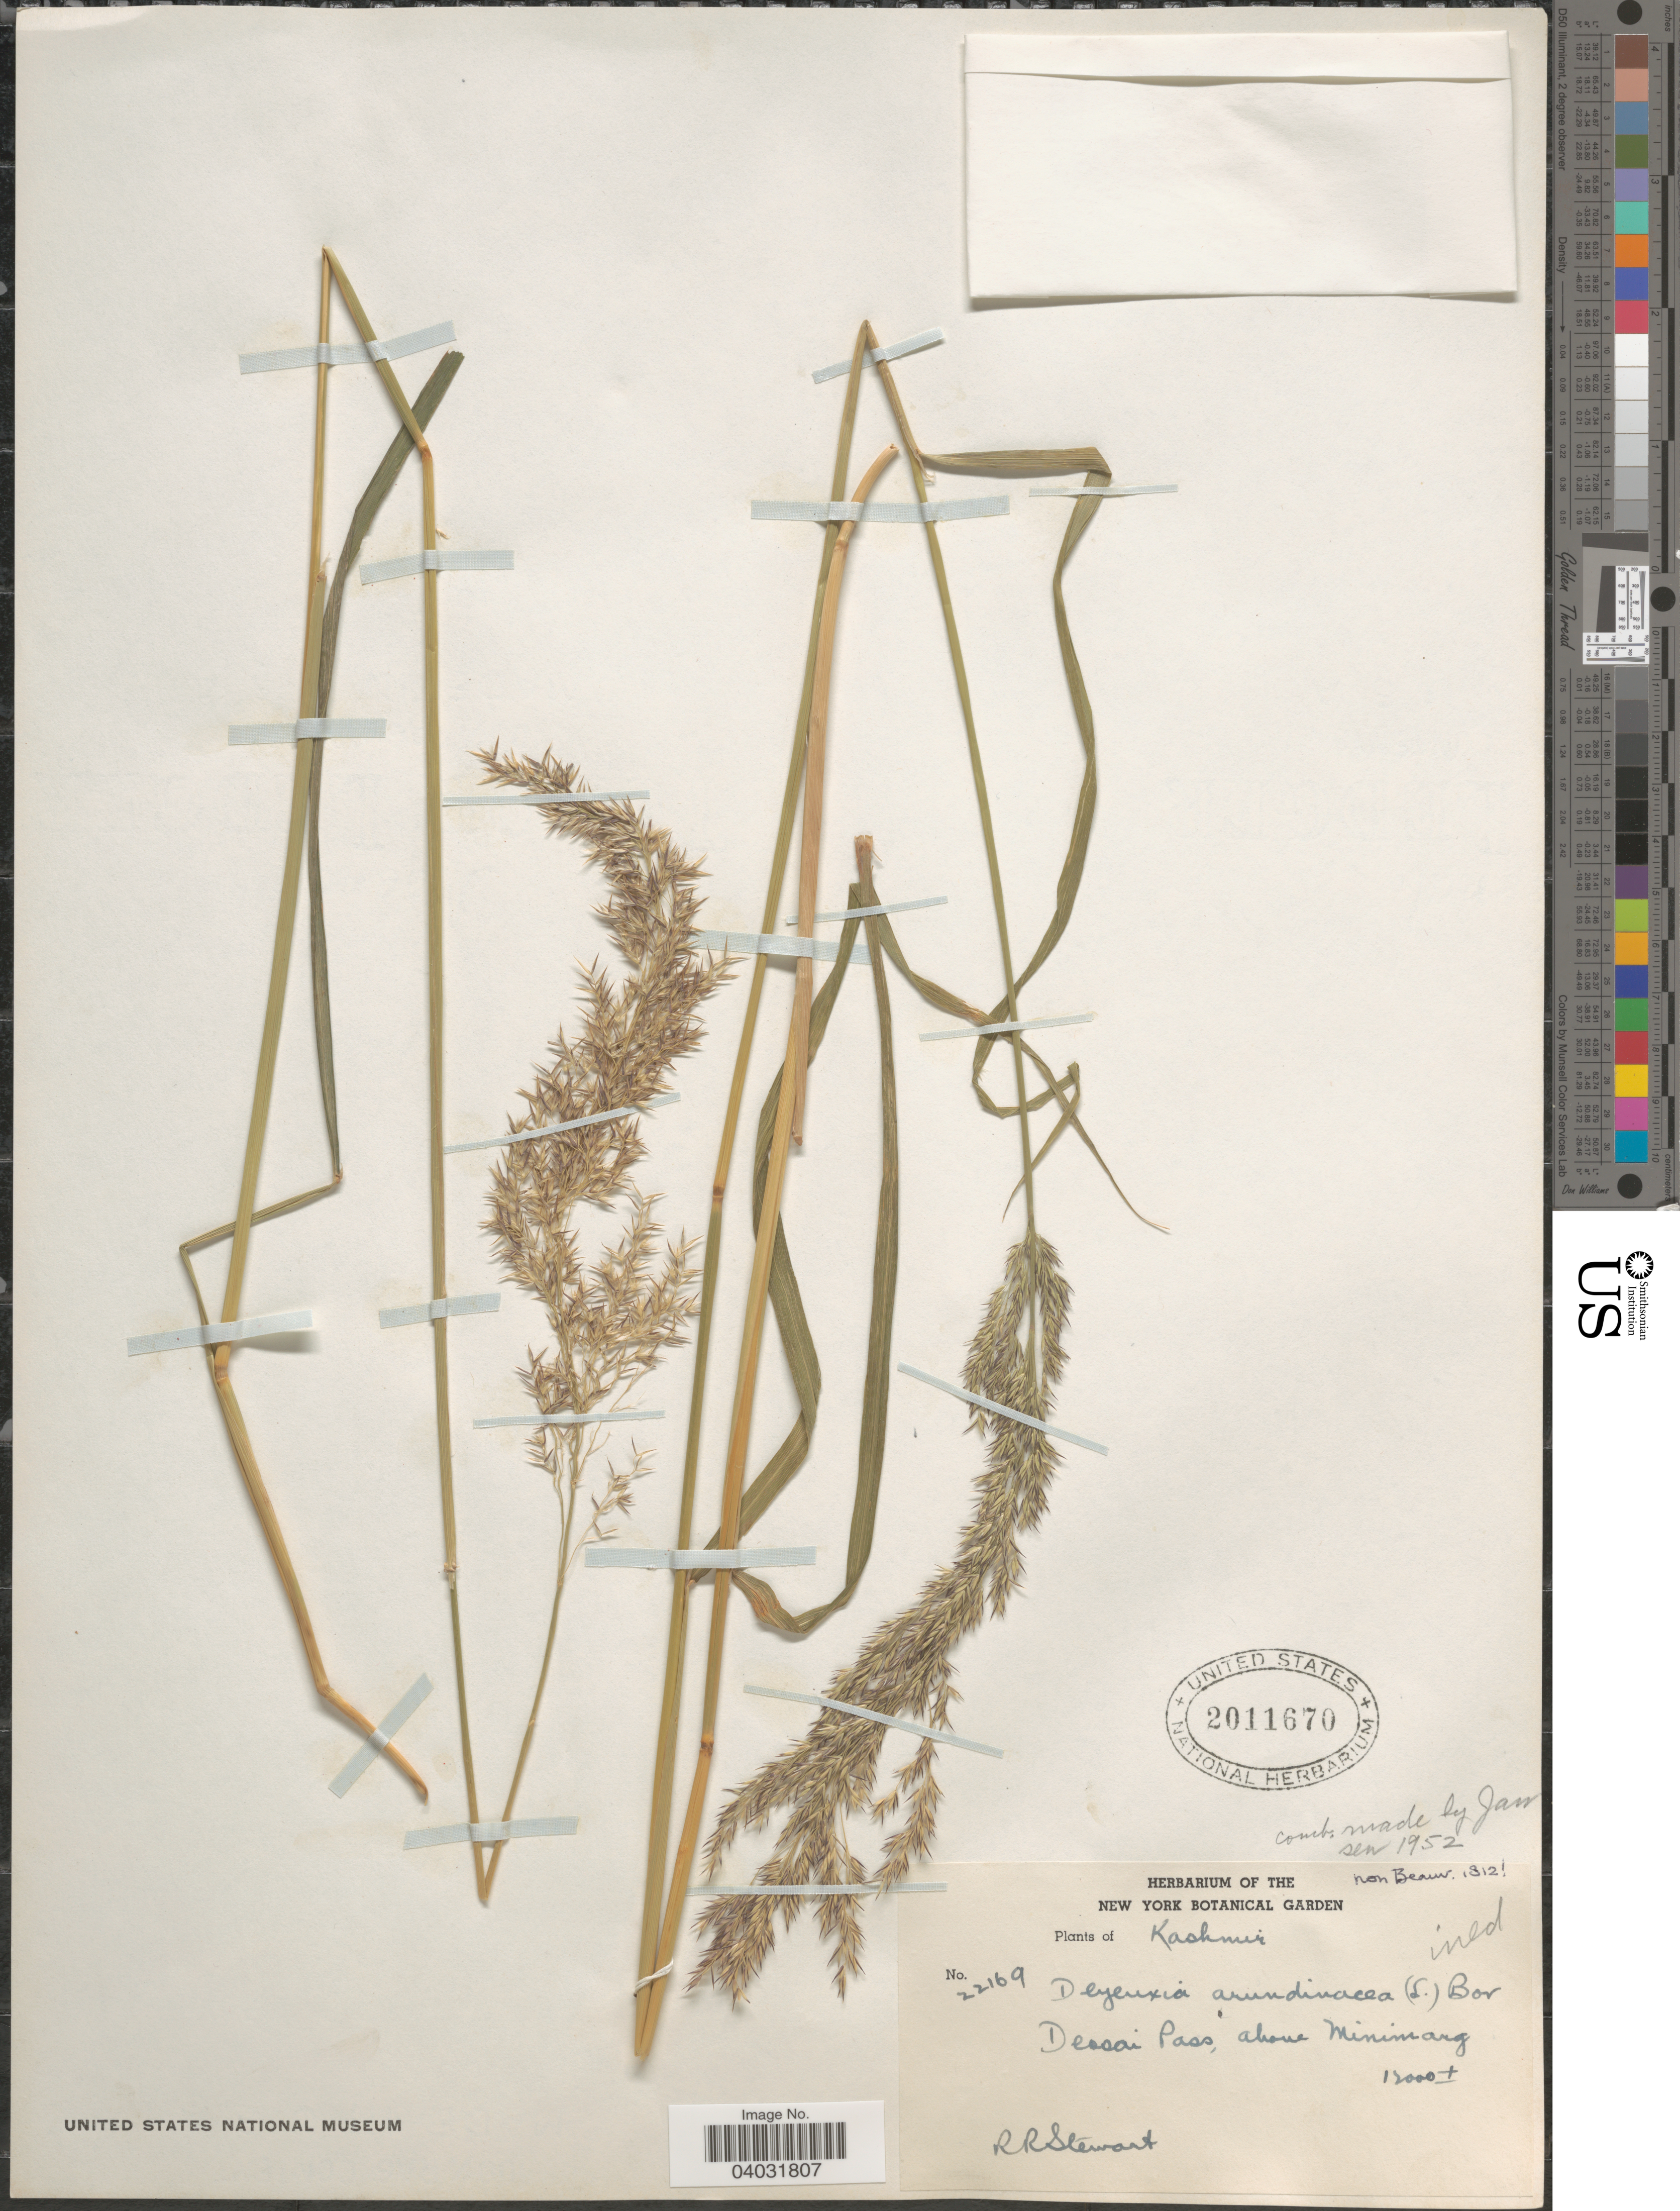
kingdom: Plantae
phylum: Tracheophyta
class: Liliopsida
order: Poales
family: Poaceae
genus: Calamagrostis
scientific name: Calamagrostis arundinacea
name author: (L.) Roth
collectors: R. Stewart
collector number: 22169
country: India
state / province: Jammu and Kashmir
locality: Dessai Pass, above Minimarg.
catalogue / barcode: US 2011670